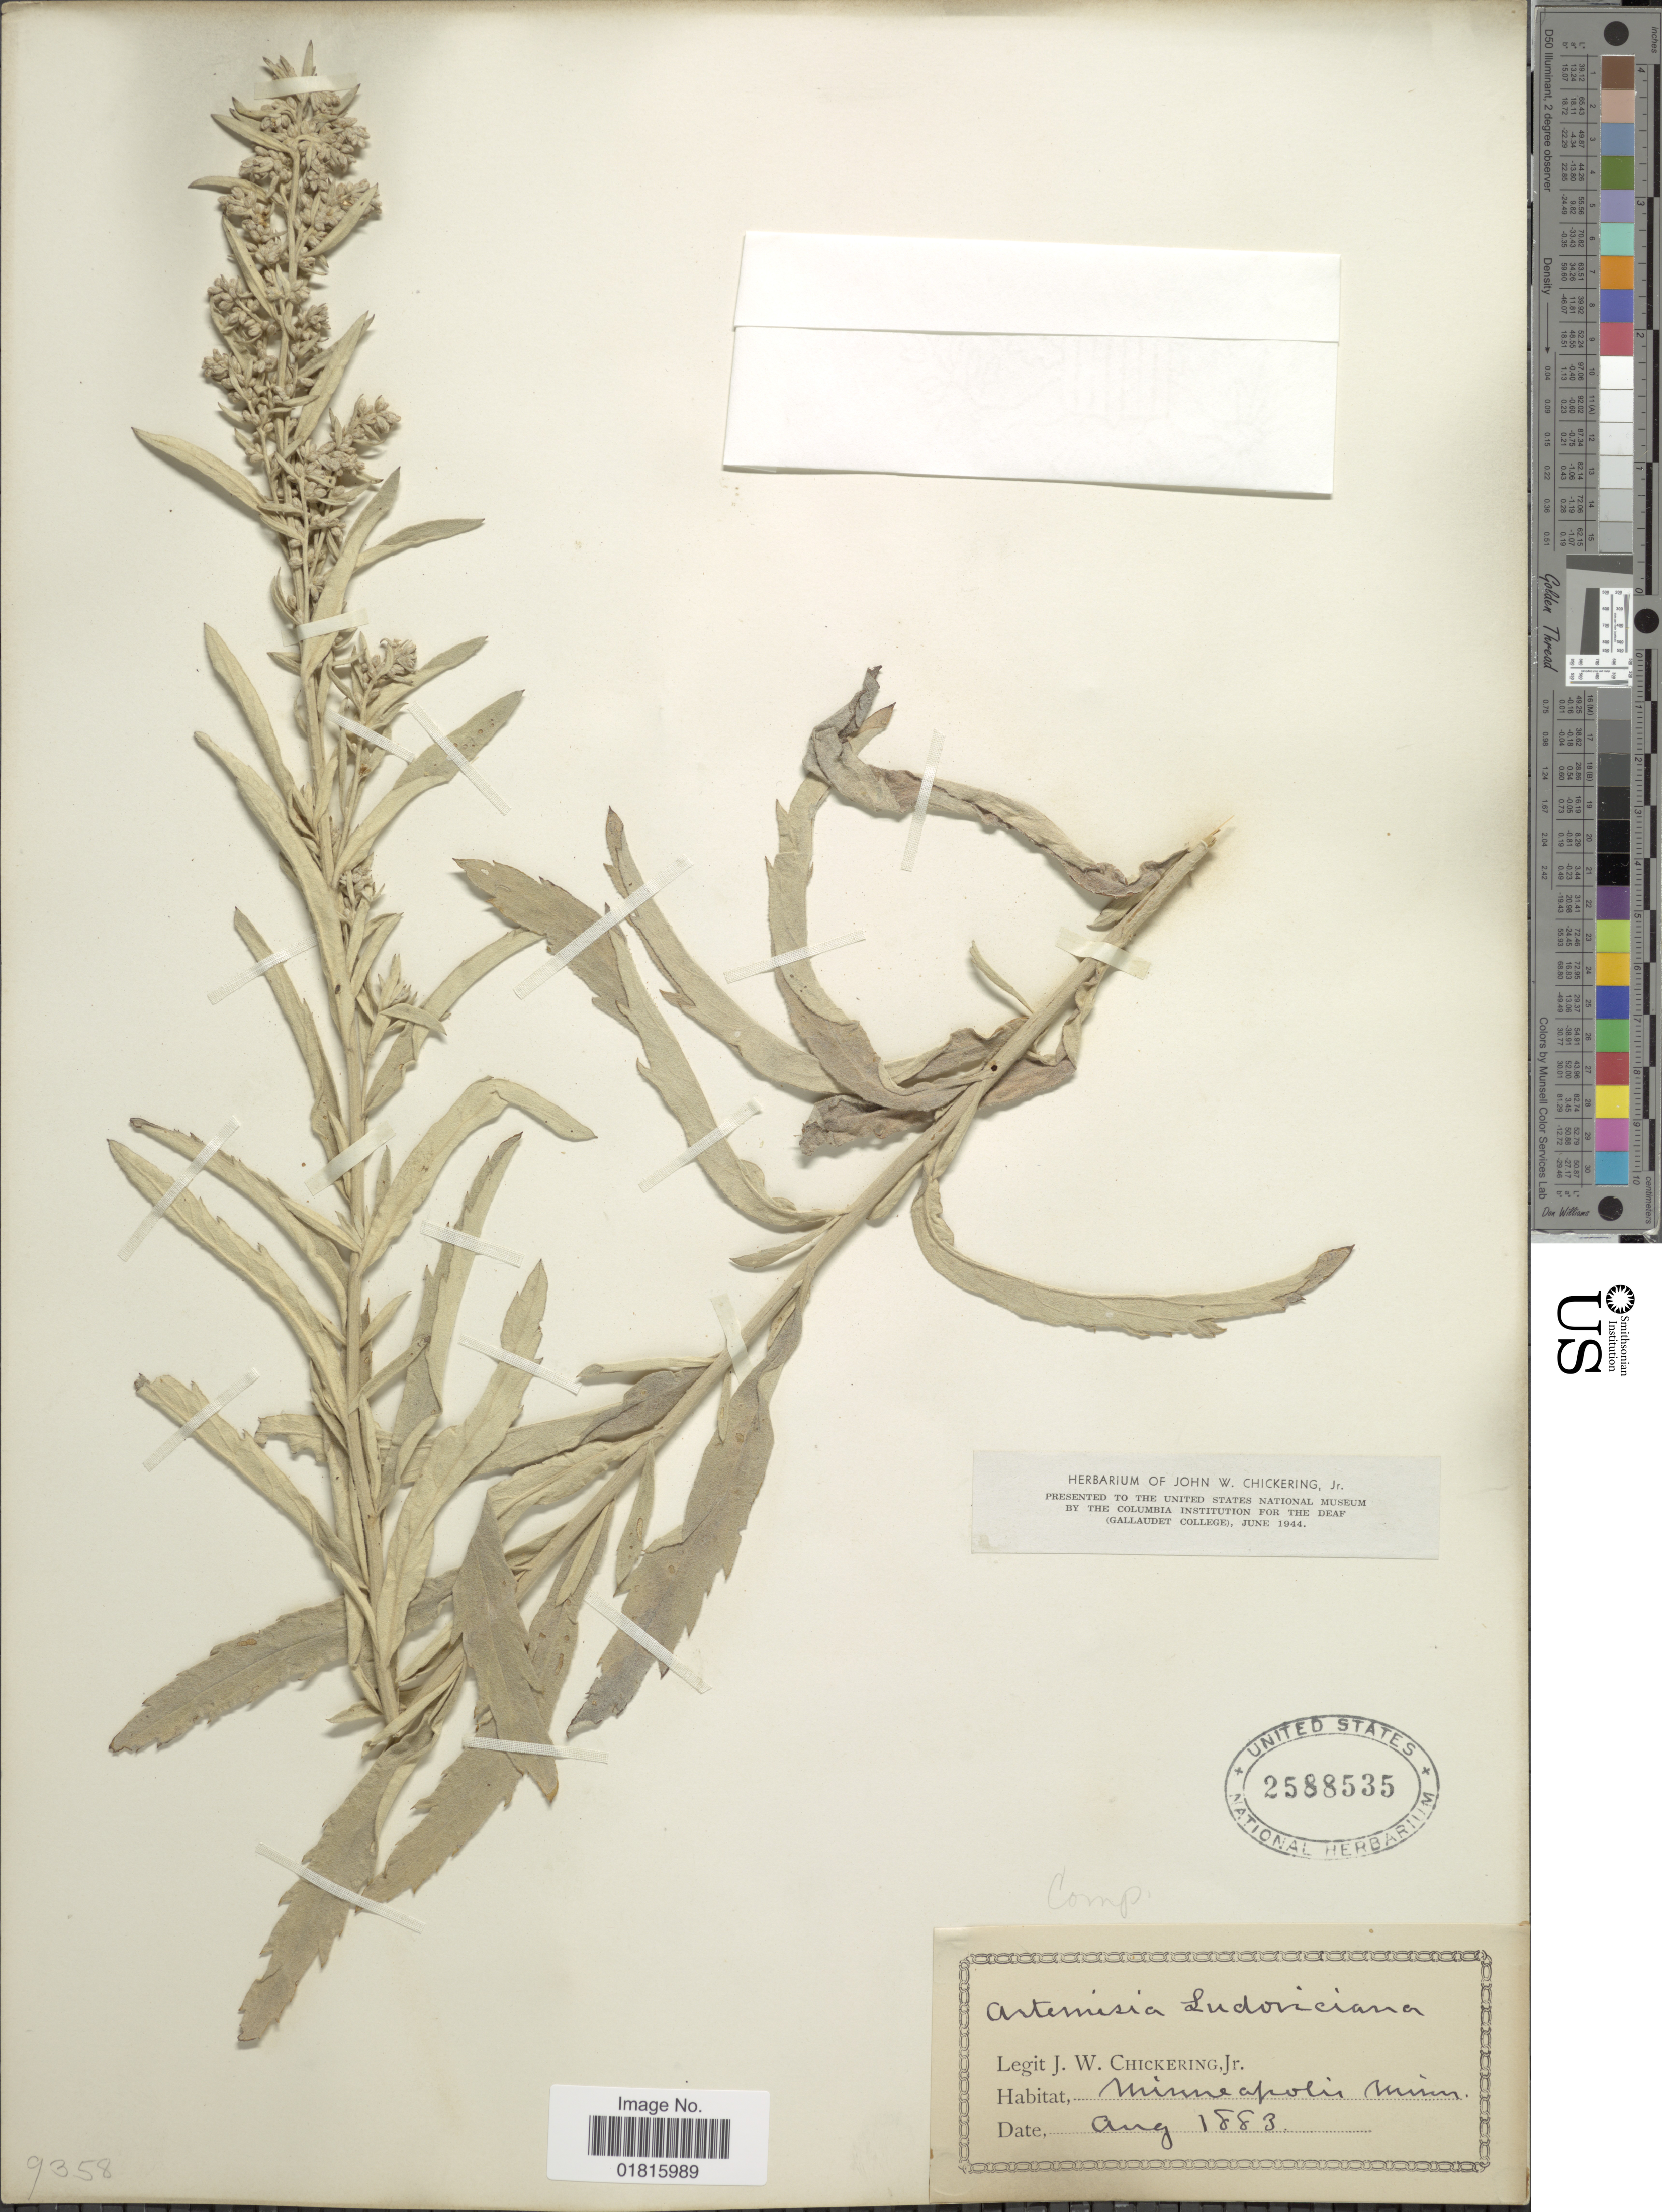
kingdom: Plantae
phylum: Tracheophyta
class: Magnoliopsida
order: Asterales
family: Asteraceae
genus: Artemisia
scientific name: Artemisia ludoviciana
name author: Nutt.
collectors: J. W. Chickering Jr.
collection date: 1883-08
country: United States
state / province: Minnesota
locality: Minneapolis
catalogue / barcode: US 2588535